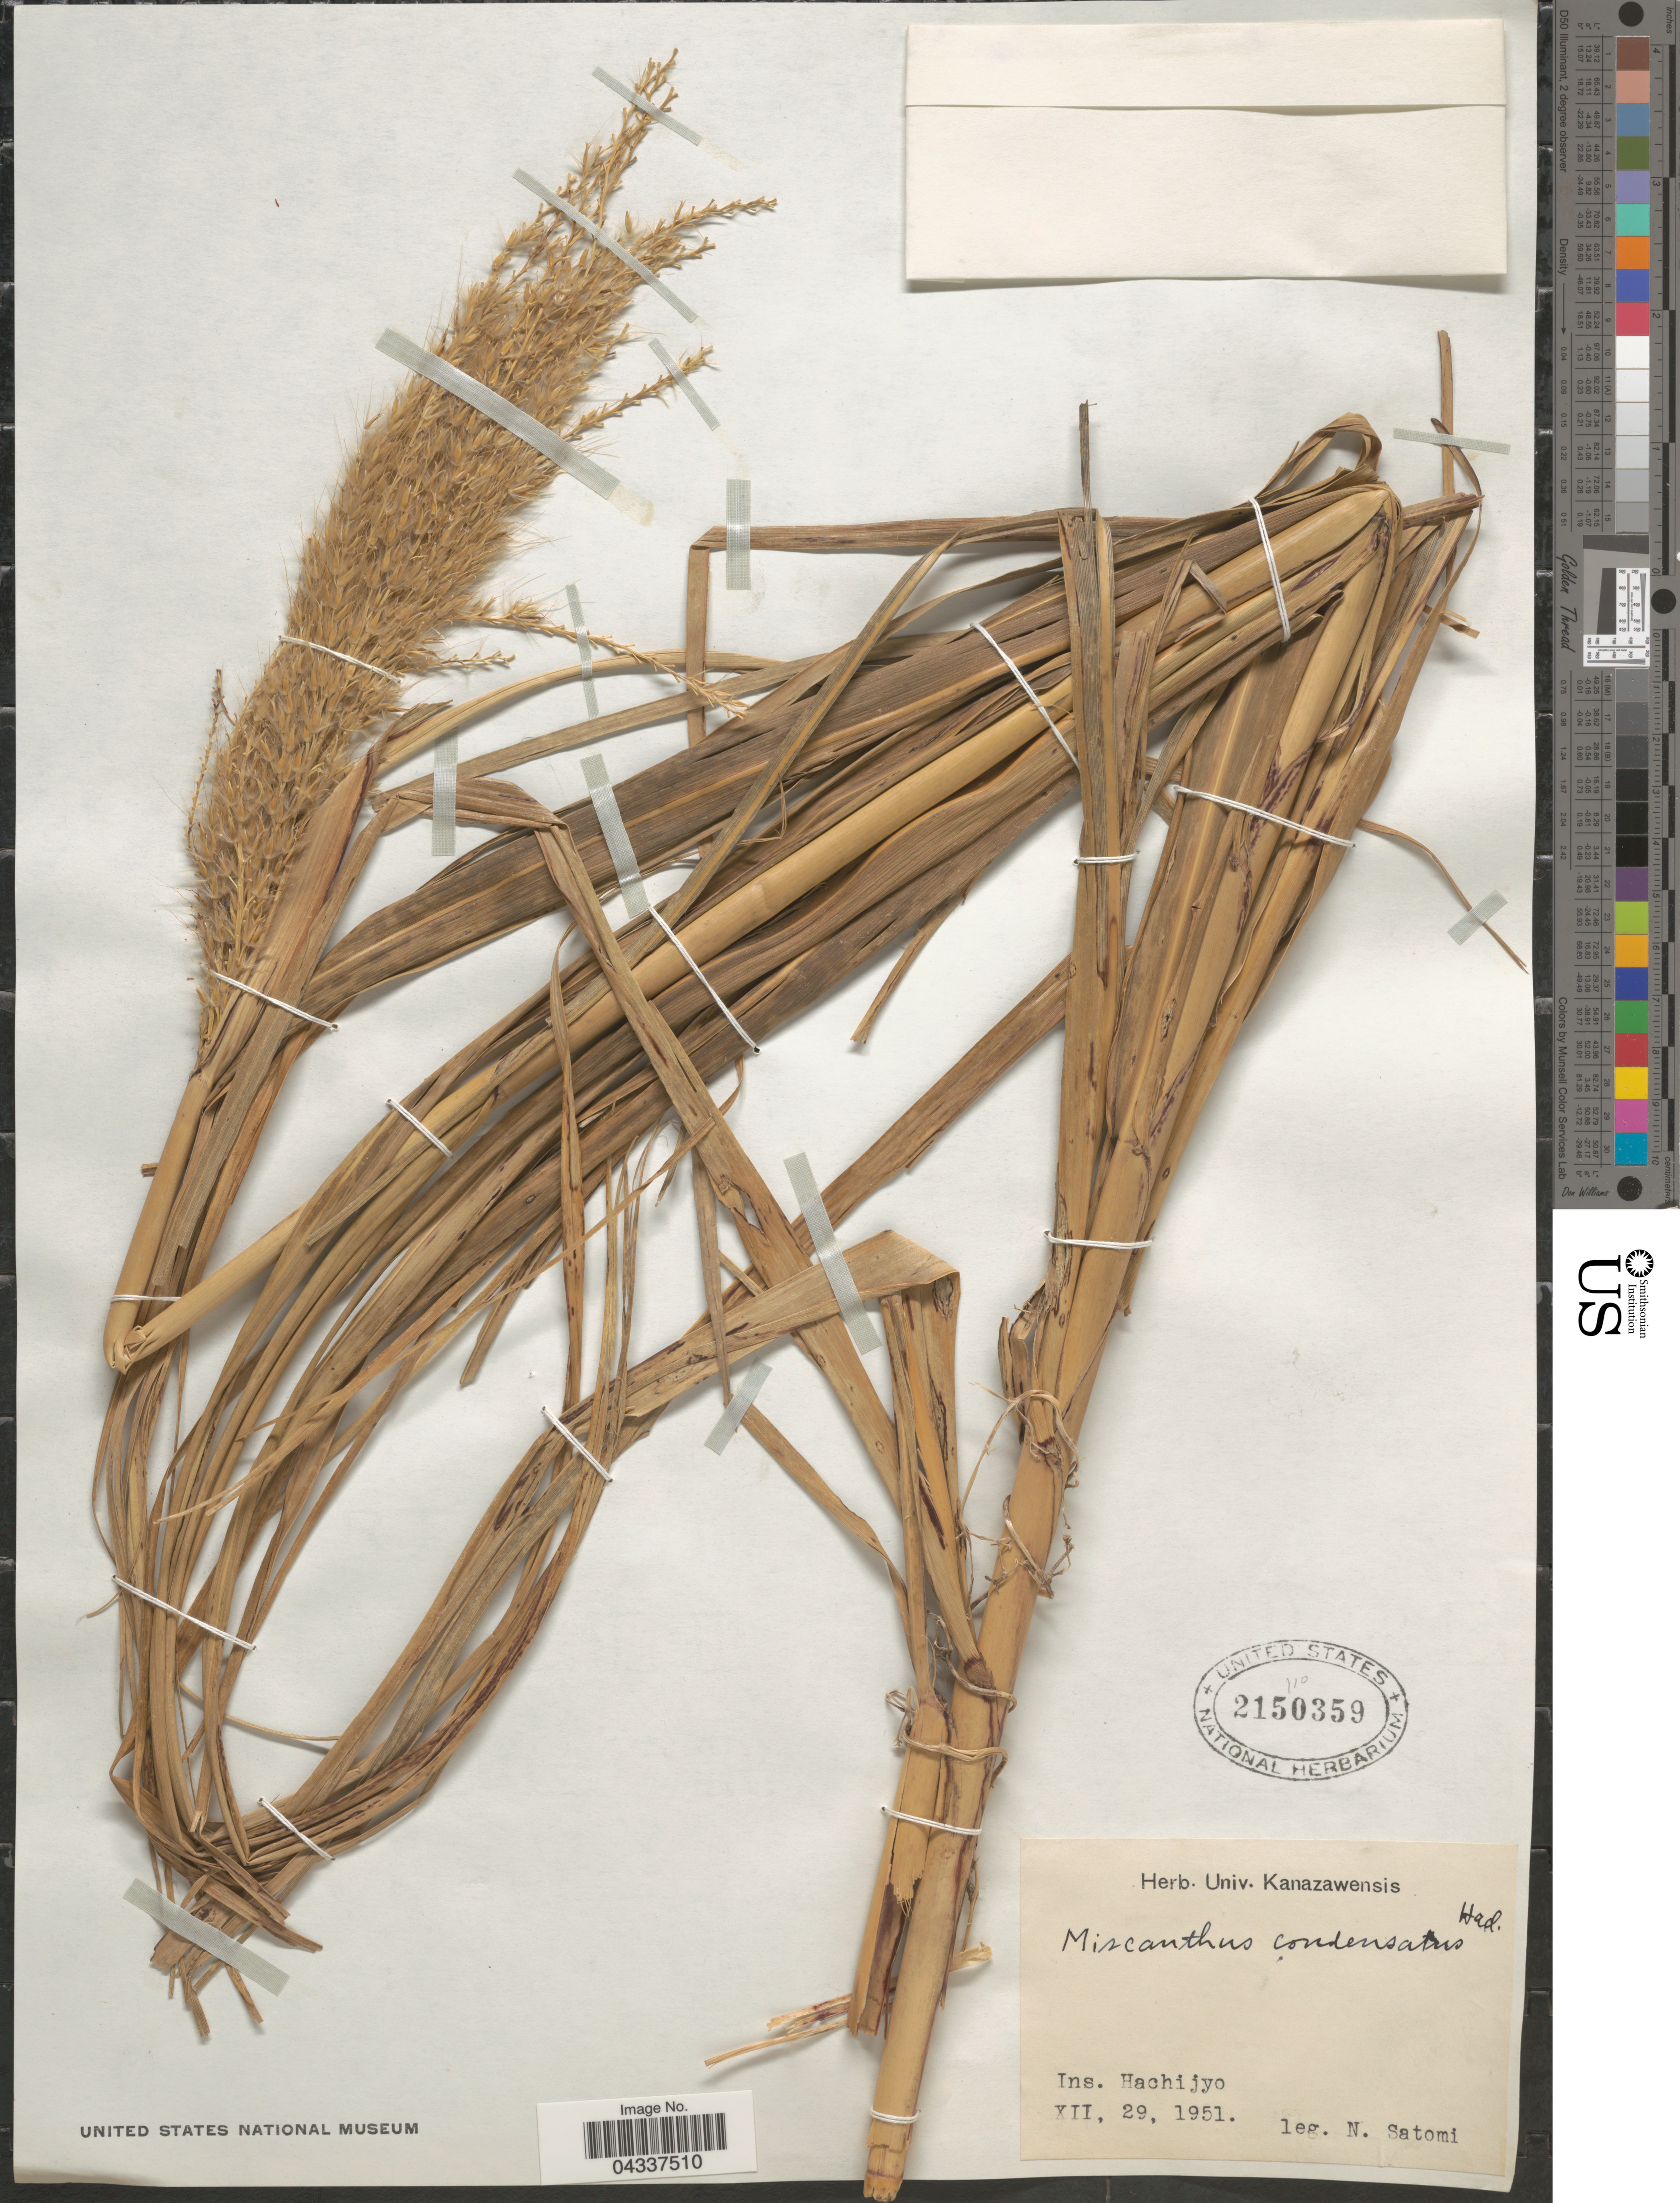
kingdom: Plantae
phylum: Tracheophyta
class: Liliopsida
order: Poales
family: Poaceae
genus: Miscanthus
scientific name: Miscanthus sinensis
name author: Andersson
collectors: N. Satomi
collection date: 1951-12-29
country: Japan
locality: Ins. Hachijyo.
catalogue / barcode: US 2150359